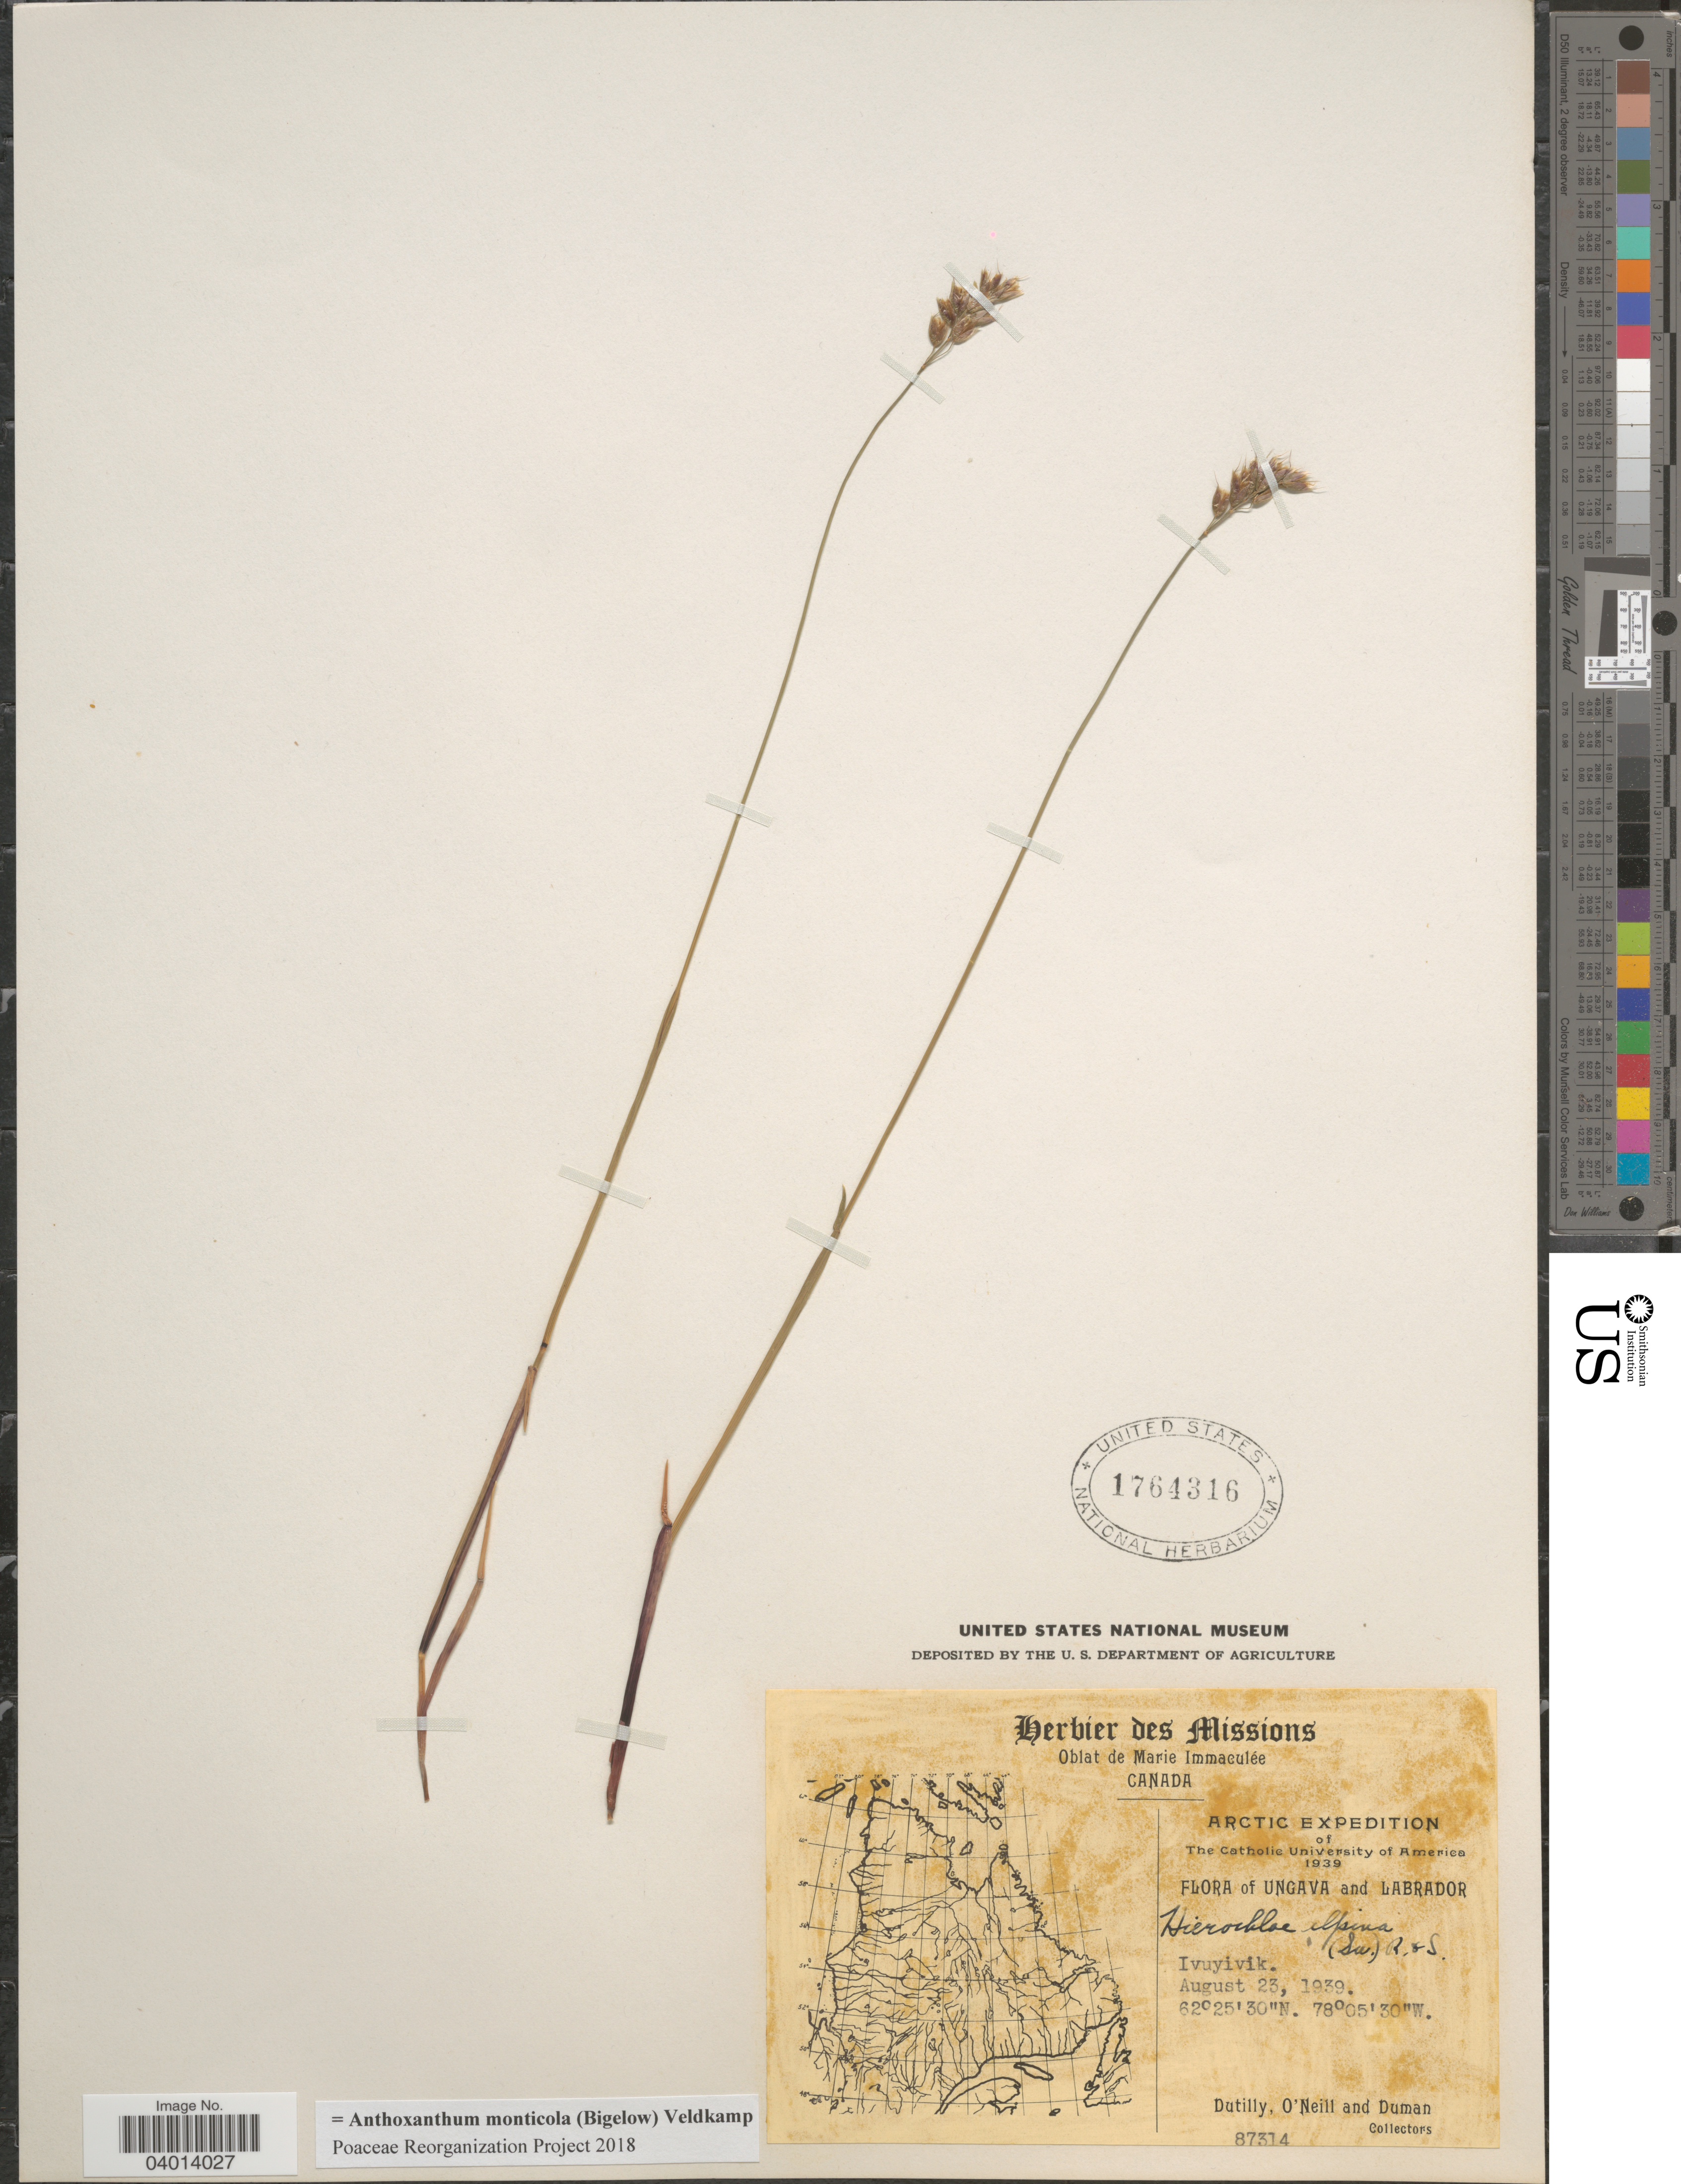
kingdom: Plantae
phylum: Tracheophyta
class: Liliopsida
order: Poales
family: Poaceae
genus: Anthoxanthum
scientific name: Anthoxanthum monticola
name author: (Bigelow) Veldkamp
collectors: -. Dutilly, -. O'Neill & -. Duman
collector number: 87314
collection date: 1939-08-23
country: Canada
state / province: Newfoundland and Labrador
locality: Ungava and Labrador. Ivuyivik.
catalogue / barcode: US 1764316